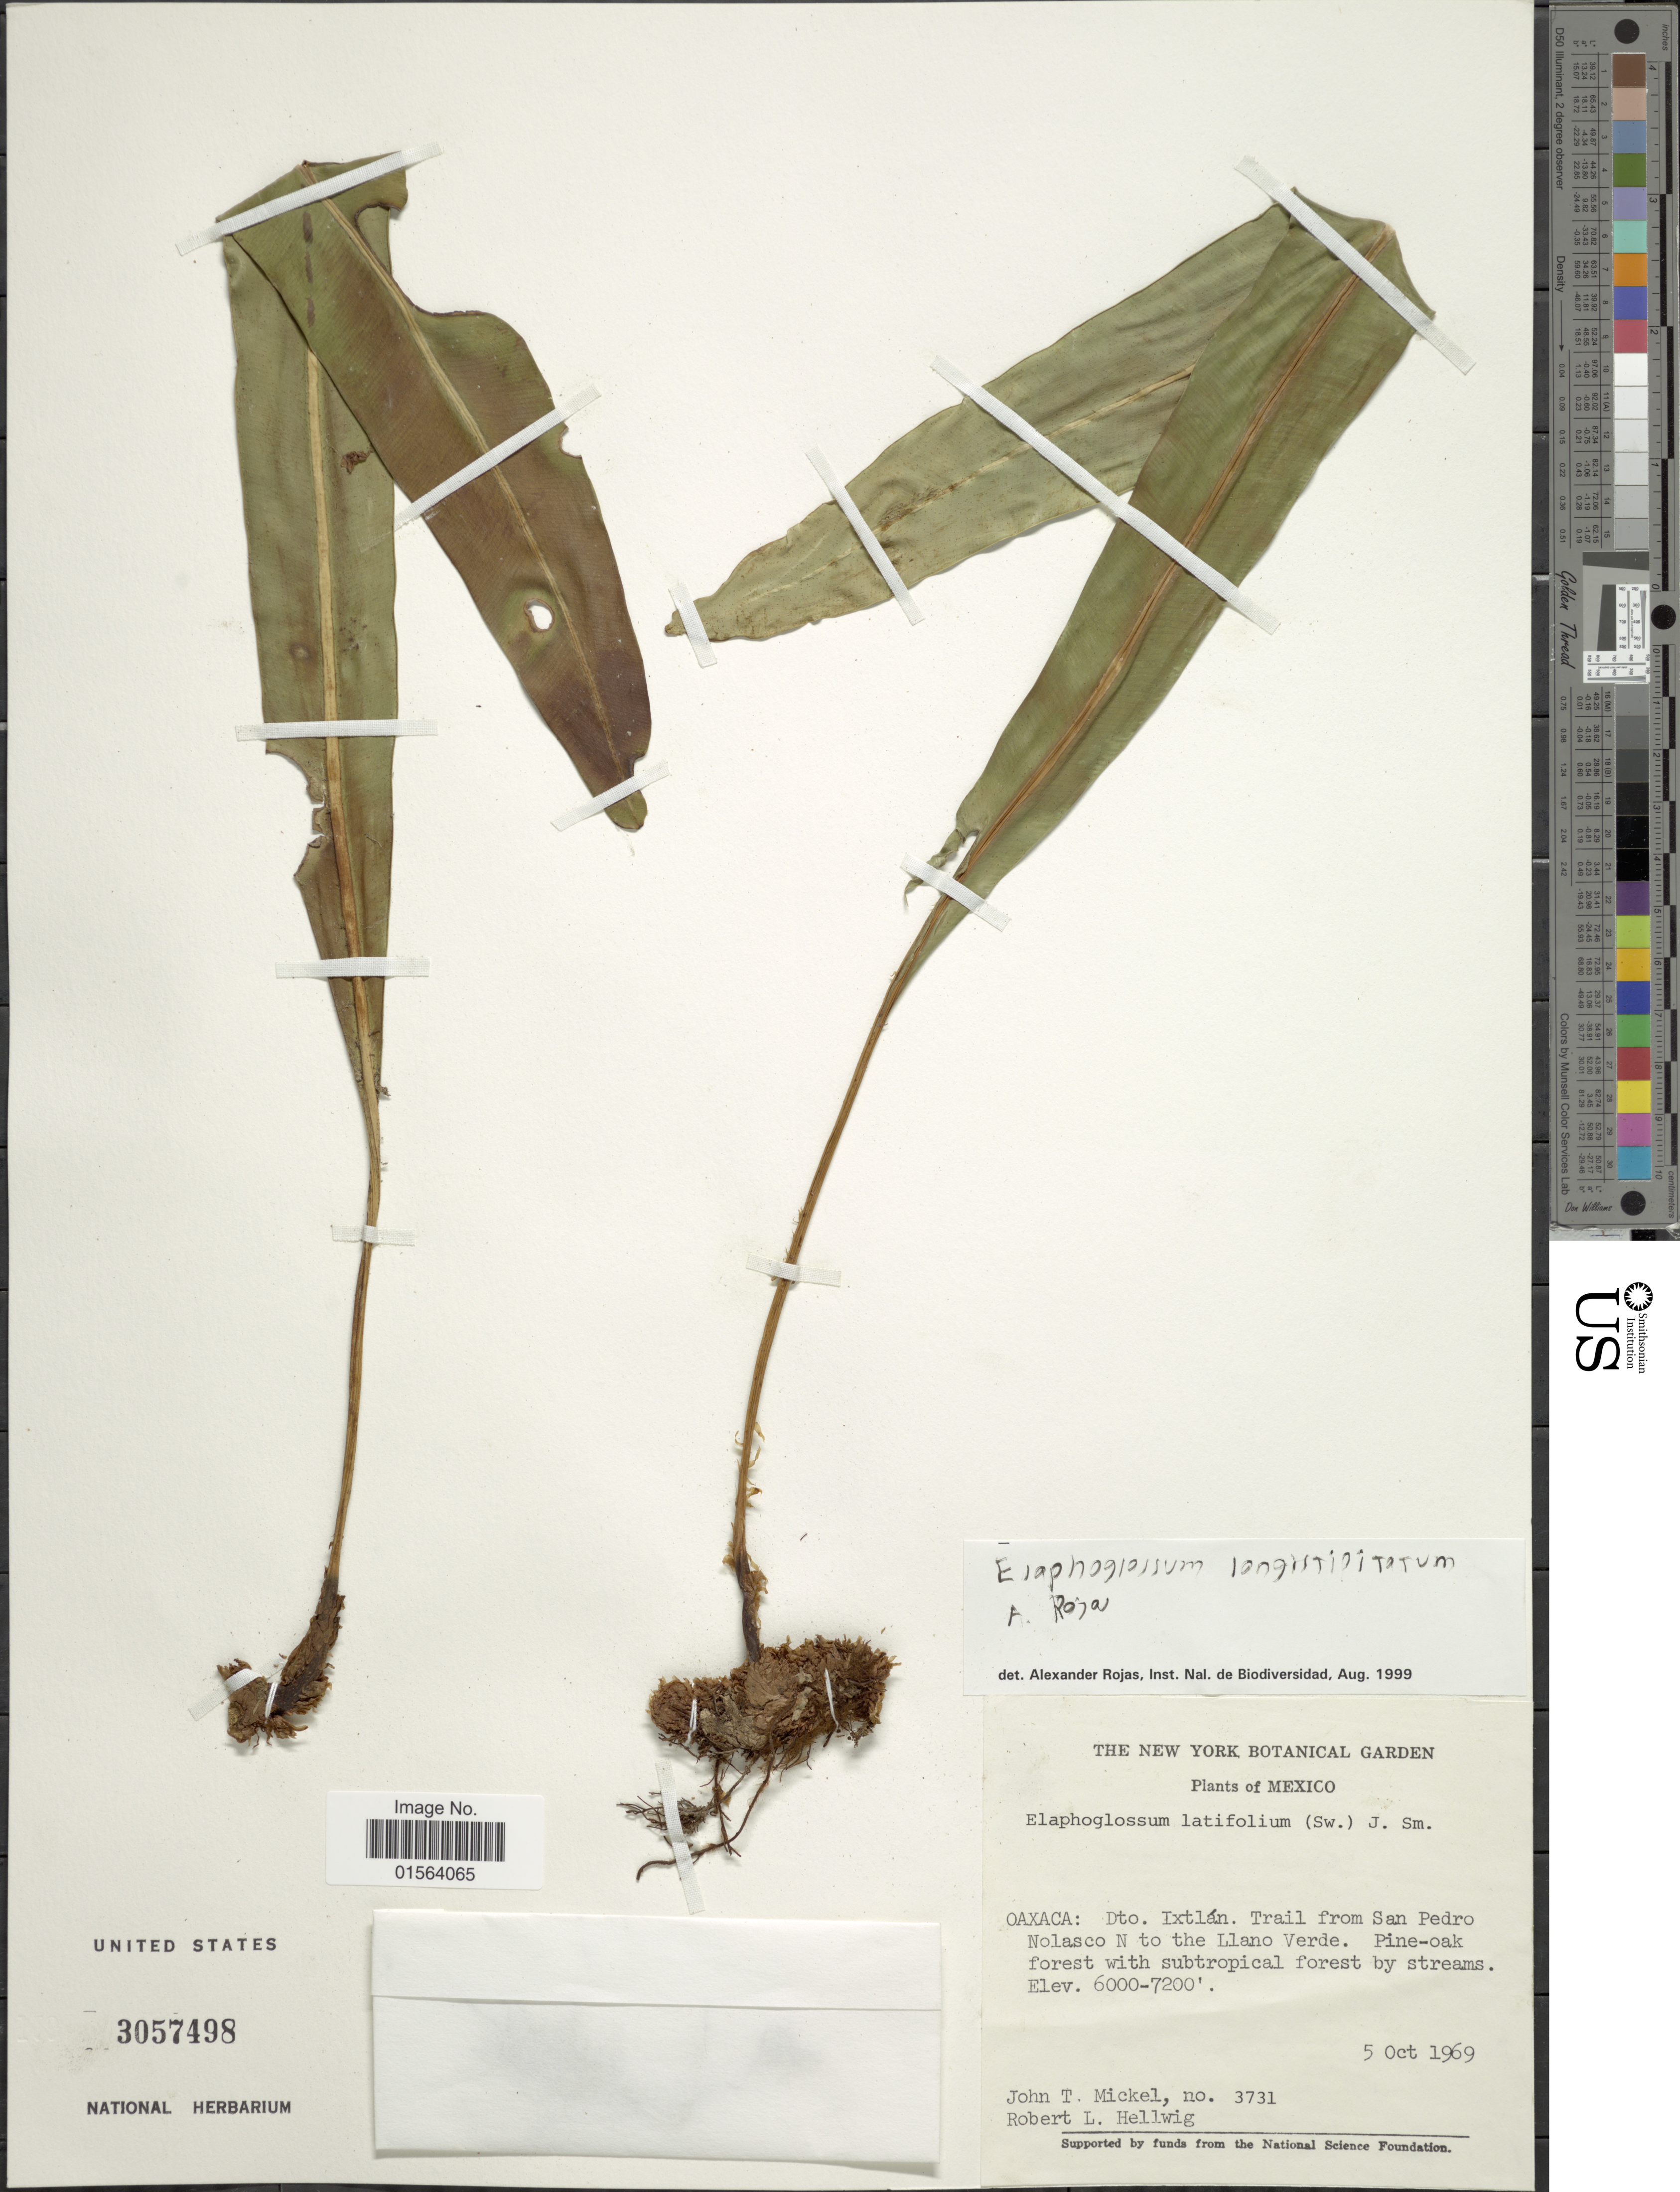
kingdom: Plantae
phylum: Tracheophyta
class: Polypodiopsida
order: Polypodiales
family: Dryopteridaceae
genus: Elaphoglossum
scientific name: Elaphoglossum latifolium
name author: (Sw.) J. Sm.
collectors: J. T. Mickel & R. Hellwig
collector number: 3731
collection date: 1969-10-05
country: Mexico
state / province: Oaxaca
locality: Oaxaca: Dto. Ixtlan, trail from San Pedro Nolasco N to the Llano Verde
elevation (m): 1829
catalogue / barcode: US 3057498